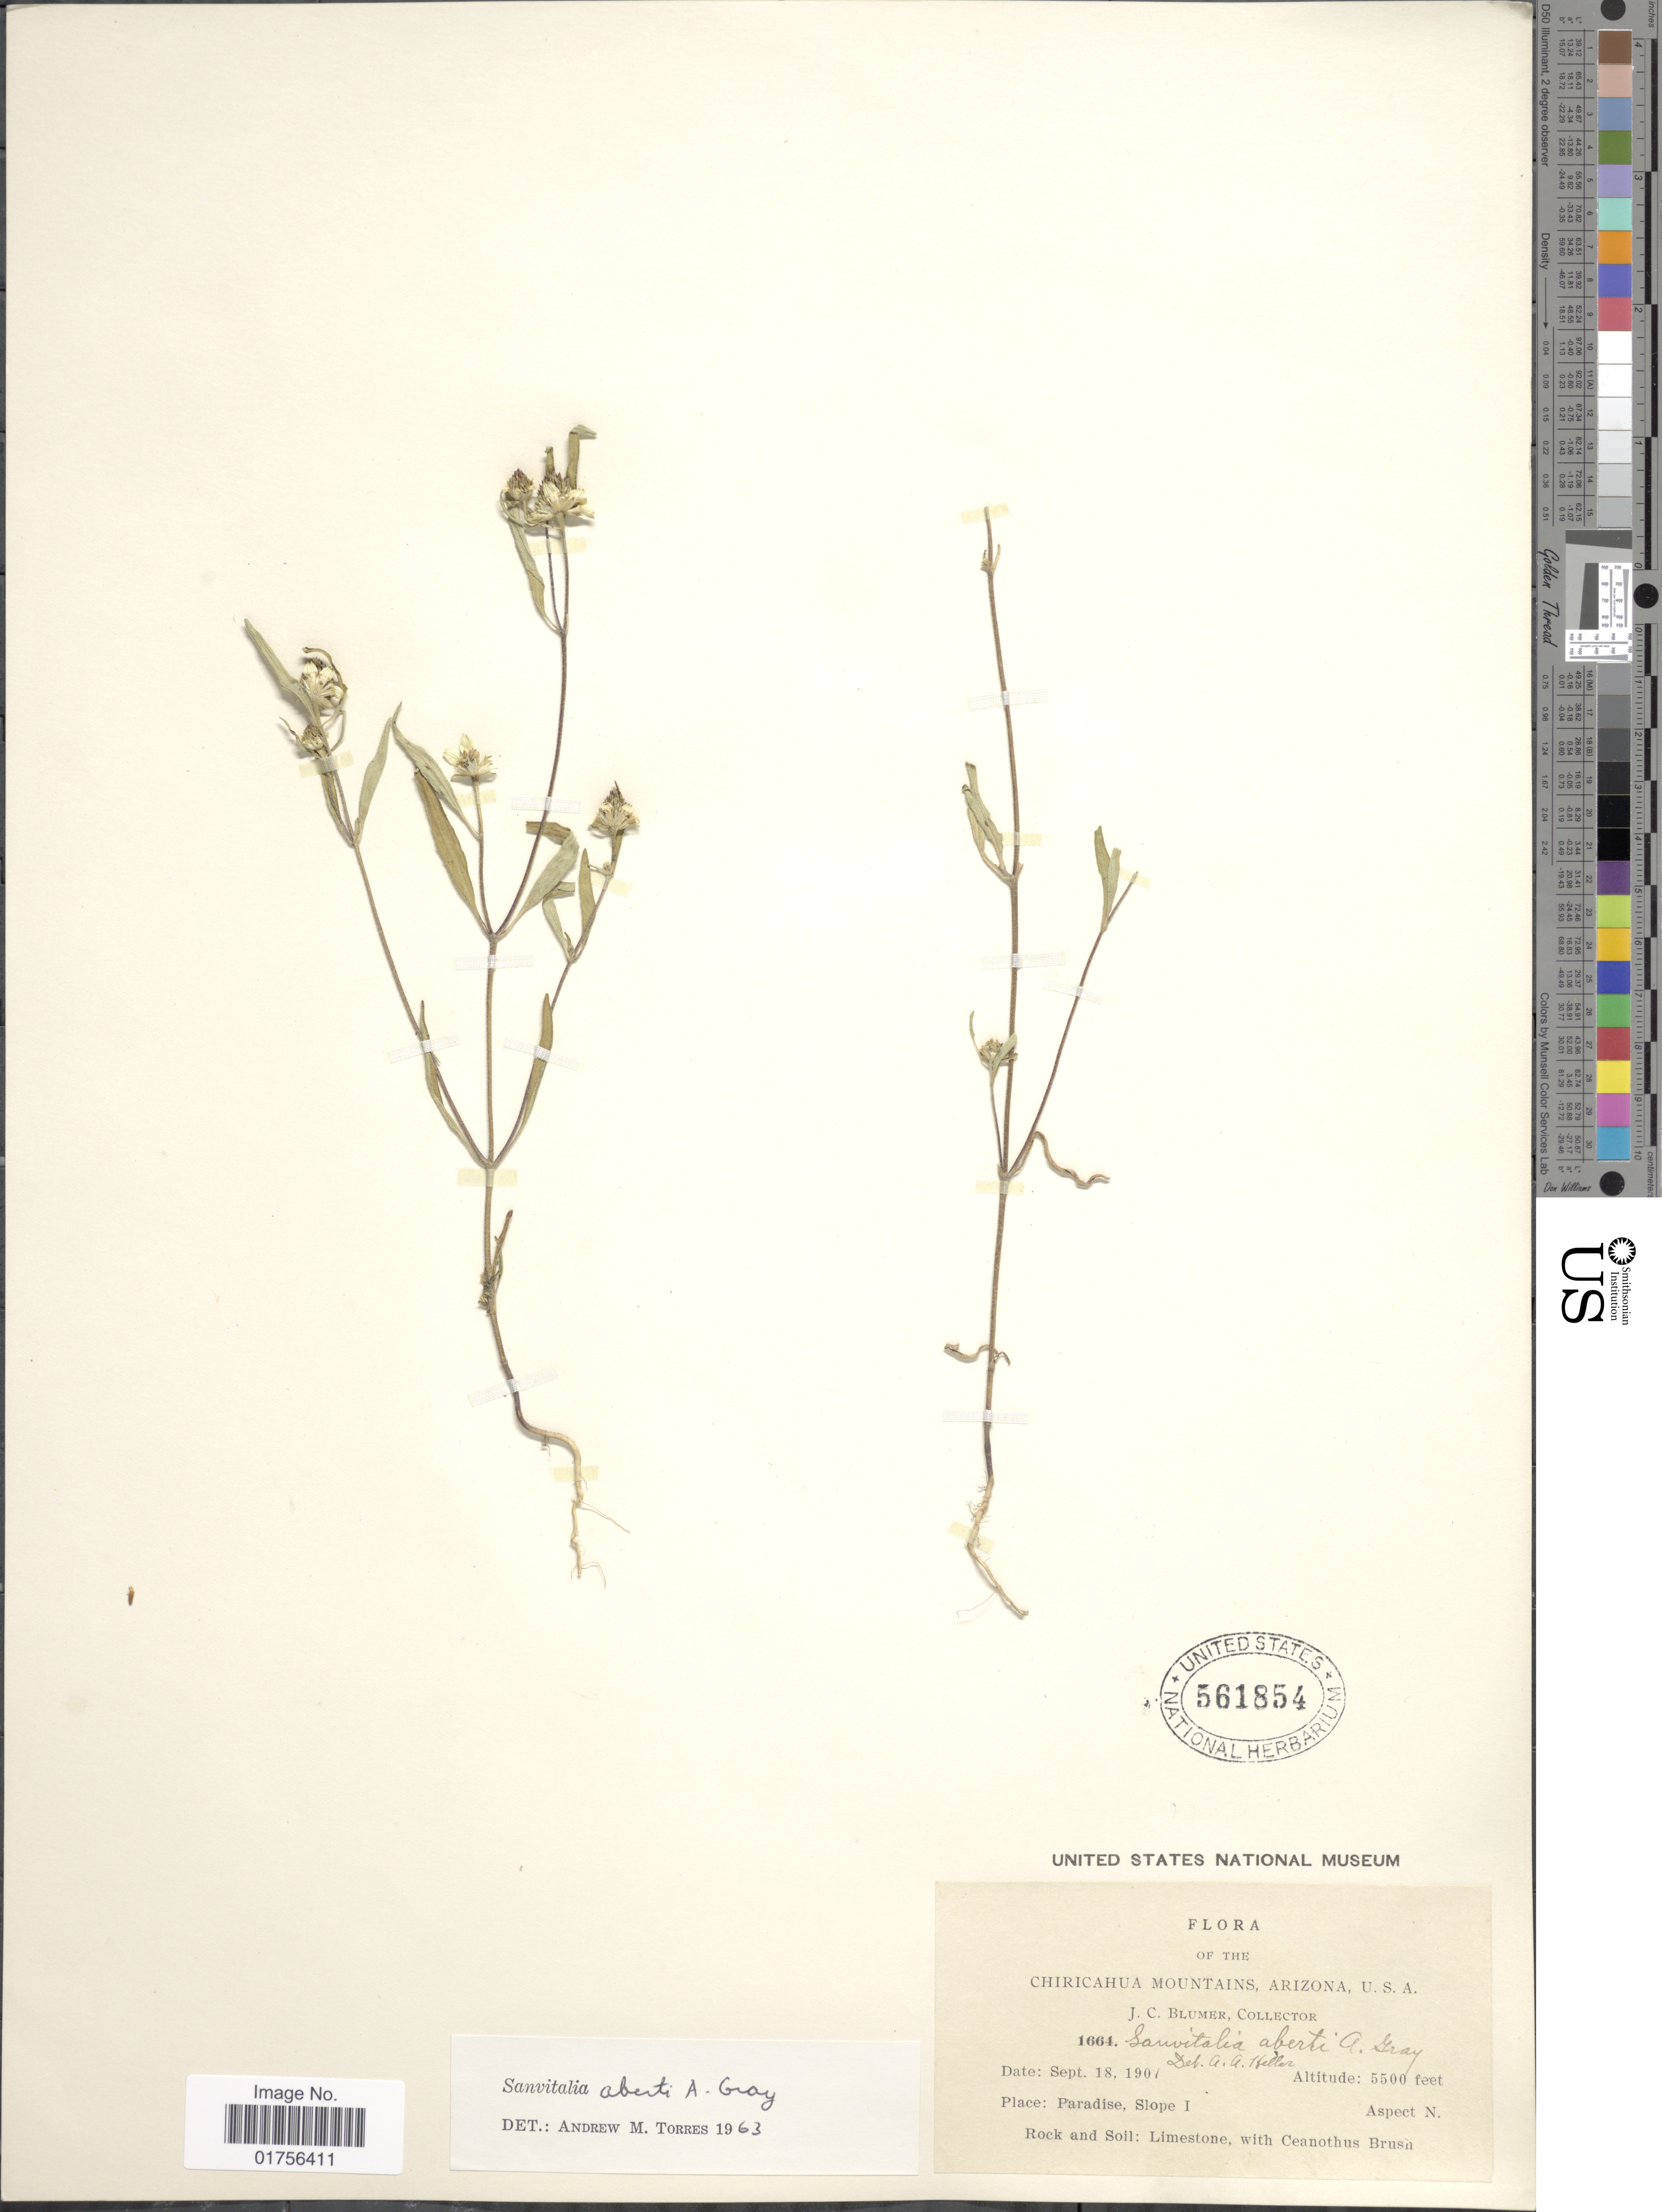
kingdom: Plantae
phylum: Tracheophyta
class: Magnoliopsida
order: Asterales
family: Asteraceae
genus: Sanvitalia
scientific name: Sanvitalia aberti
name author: A. Gray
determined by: Skibicki, Samuel V.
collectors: J. C. Blumer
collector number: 1664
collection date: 1907-09-18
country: United States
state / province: Arizona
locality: Chiricahua Mountains, Arizona, Paradise, Slope 1, Aspect N.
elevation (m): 1676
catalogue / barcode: US 561854